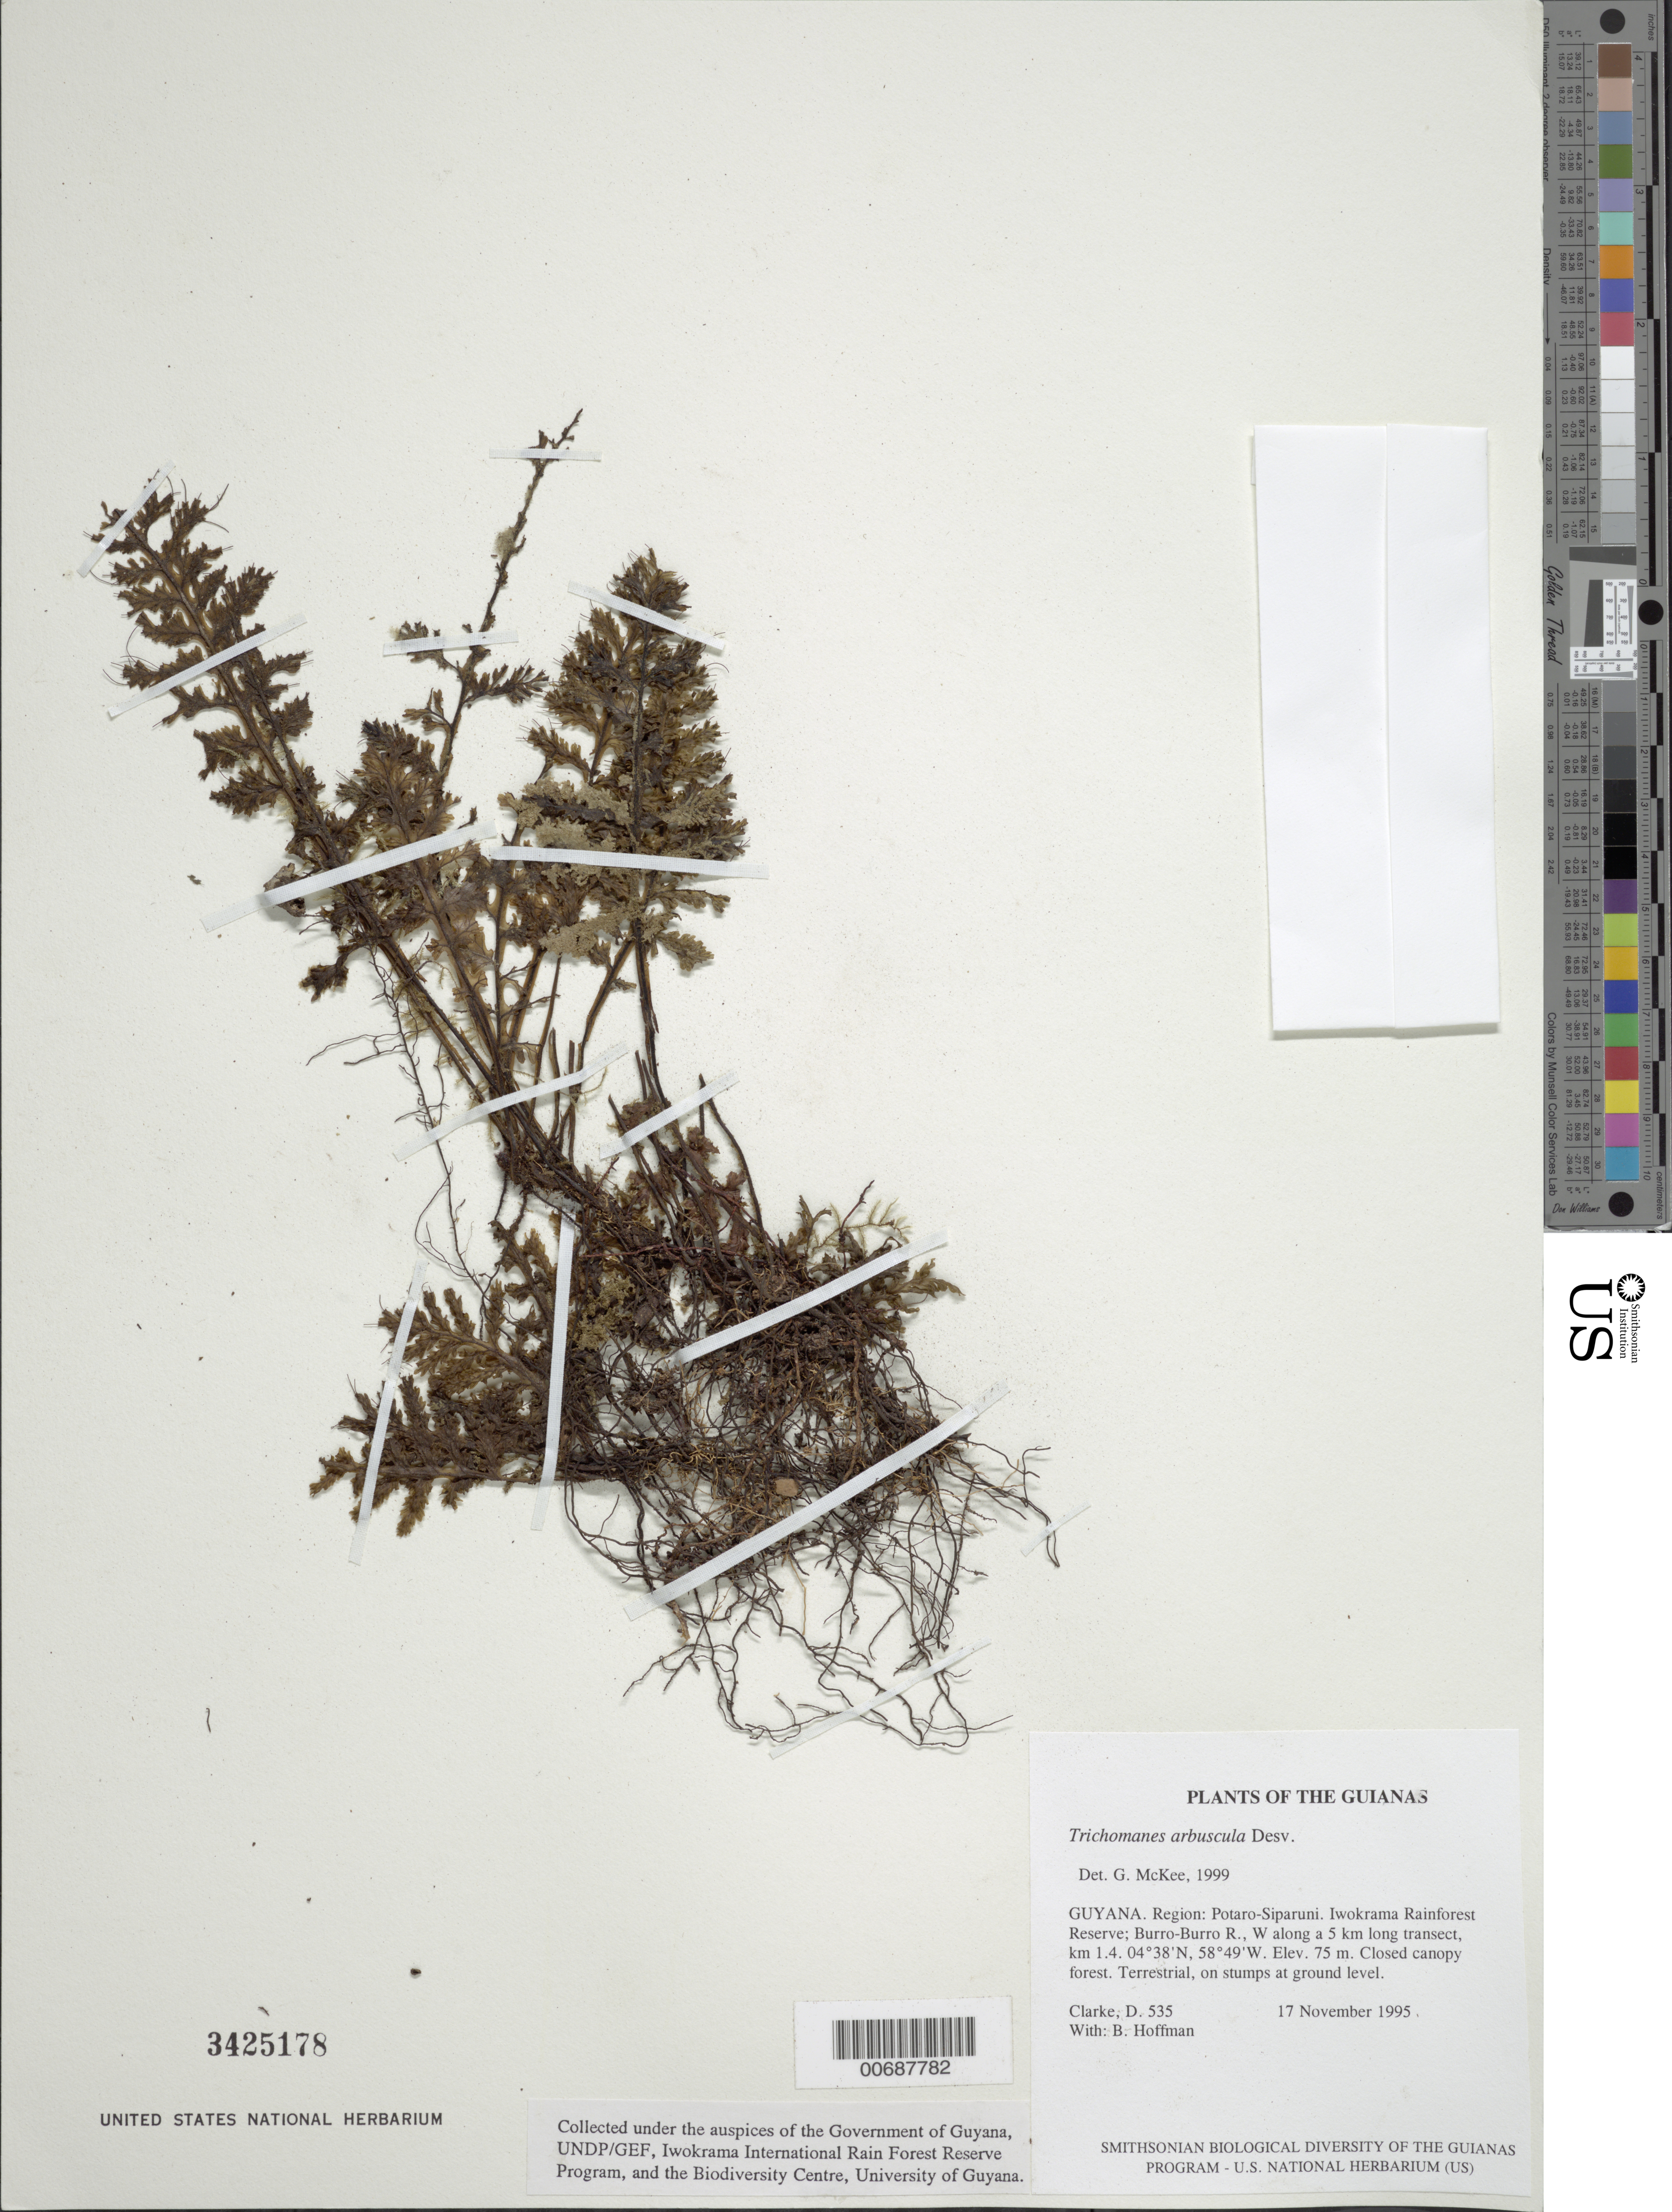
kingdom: Plantae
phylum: Tracheophyta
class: Polypodiopsida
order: Hymenophyllales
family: Hymenophyllaceae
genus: Trichomanes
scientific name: Trichomanes arbuscula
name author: Desv.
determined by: McKee, G. S., (US), NMNH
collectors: H. D. Clarke & B. Hoffman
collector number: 535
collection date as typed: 17 November 1995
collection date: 1995-11-17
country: Guyana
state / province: Potaro-Siparuni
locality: Iwokrama Rainforest Reserve; Burro-Burro R., W along a 5 km long transect, km 1.4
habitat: Closed canopy forest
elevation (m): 75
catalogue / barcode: US 3425178